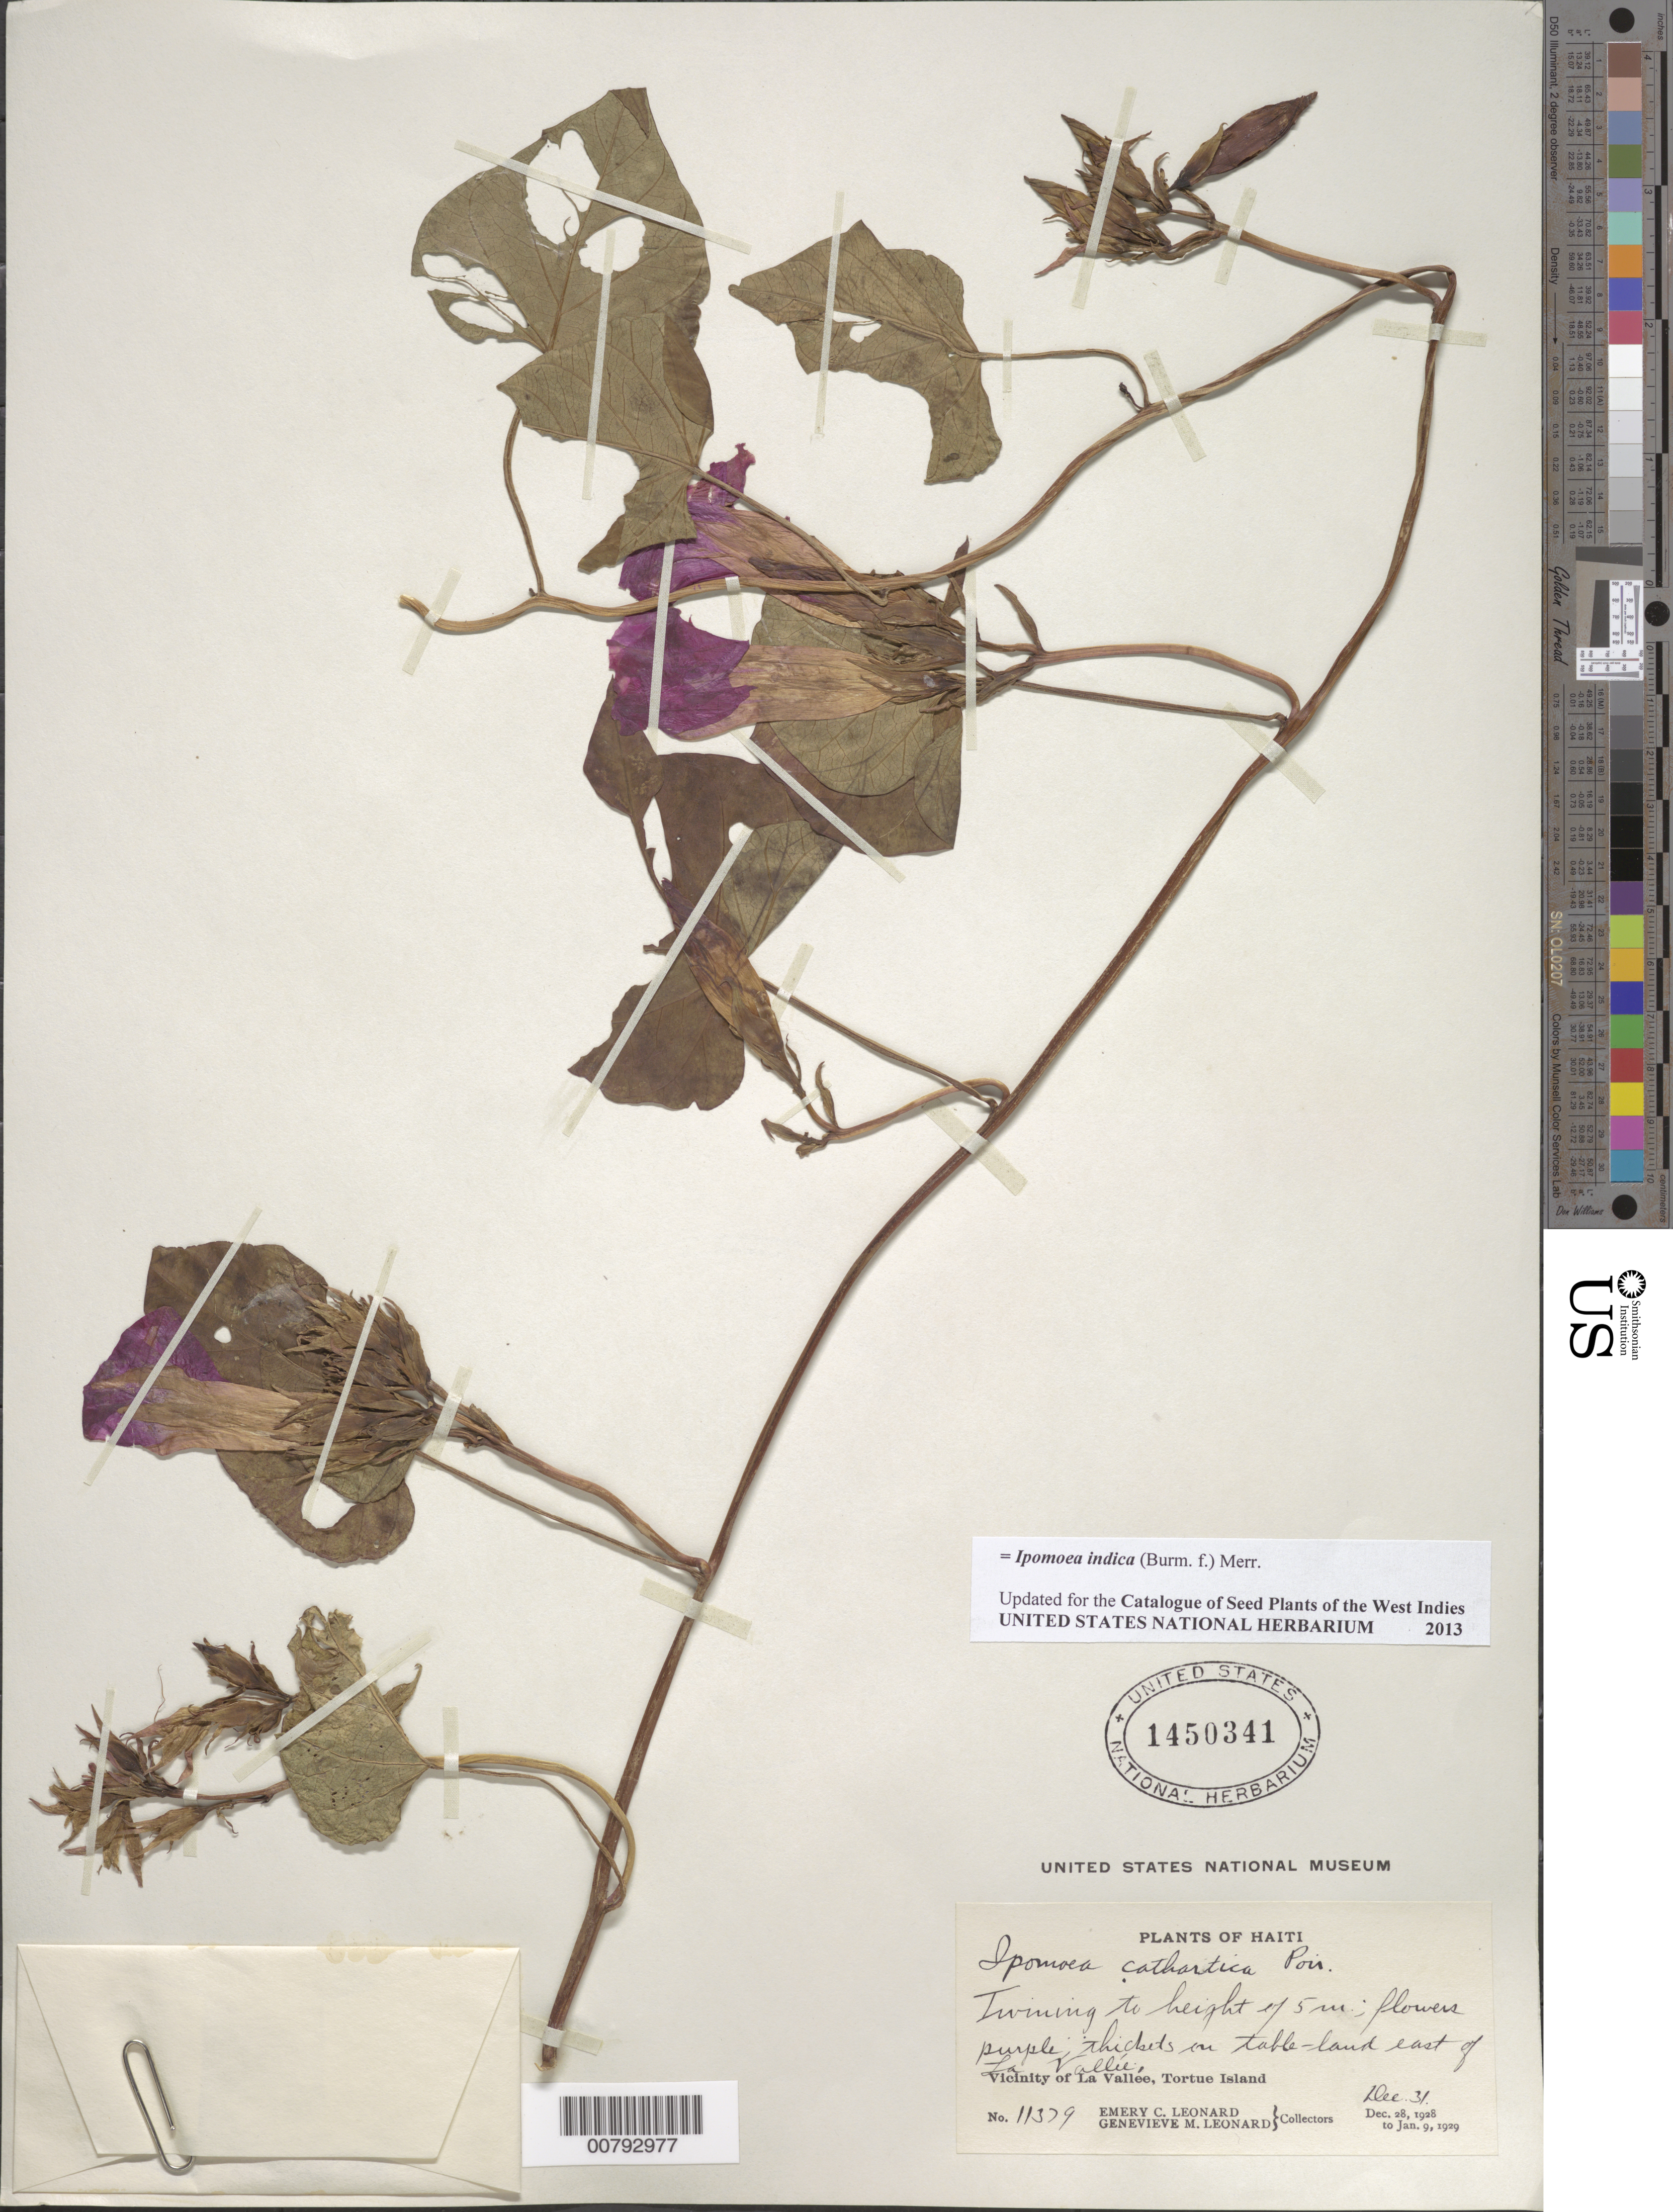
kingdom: Plantae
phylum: Tracheophyta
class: Magnoliopsida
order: Solanales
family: Convolvulaceae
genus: Ipomoea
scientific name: Ipomoea indica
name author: (Burm.) Merr.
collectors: E. C. Leonard & G. M. Leonard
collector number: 11379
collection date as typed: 31 Dec 1928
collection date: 1928-12-31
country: Haiti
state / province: Nord-Óuest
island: Île de la Tortue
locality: Tortue Island, vicinity of La Vallée, east of La Vallée.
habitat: Thickets on table-land.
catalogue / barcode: US 1450341